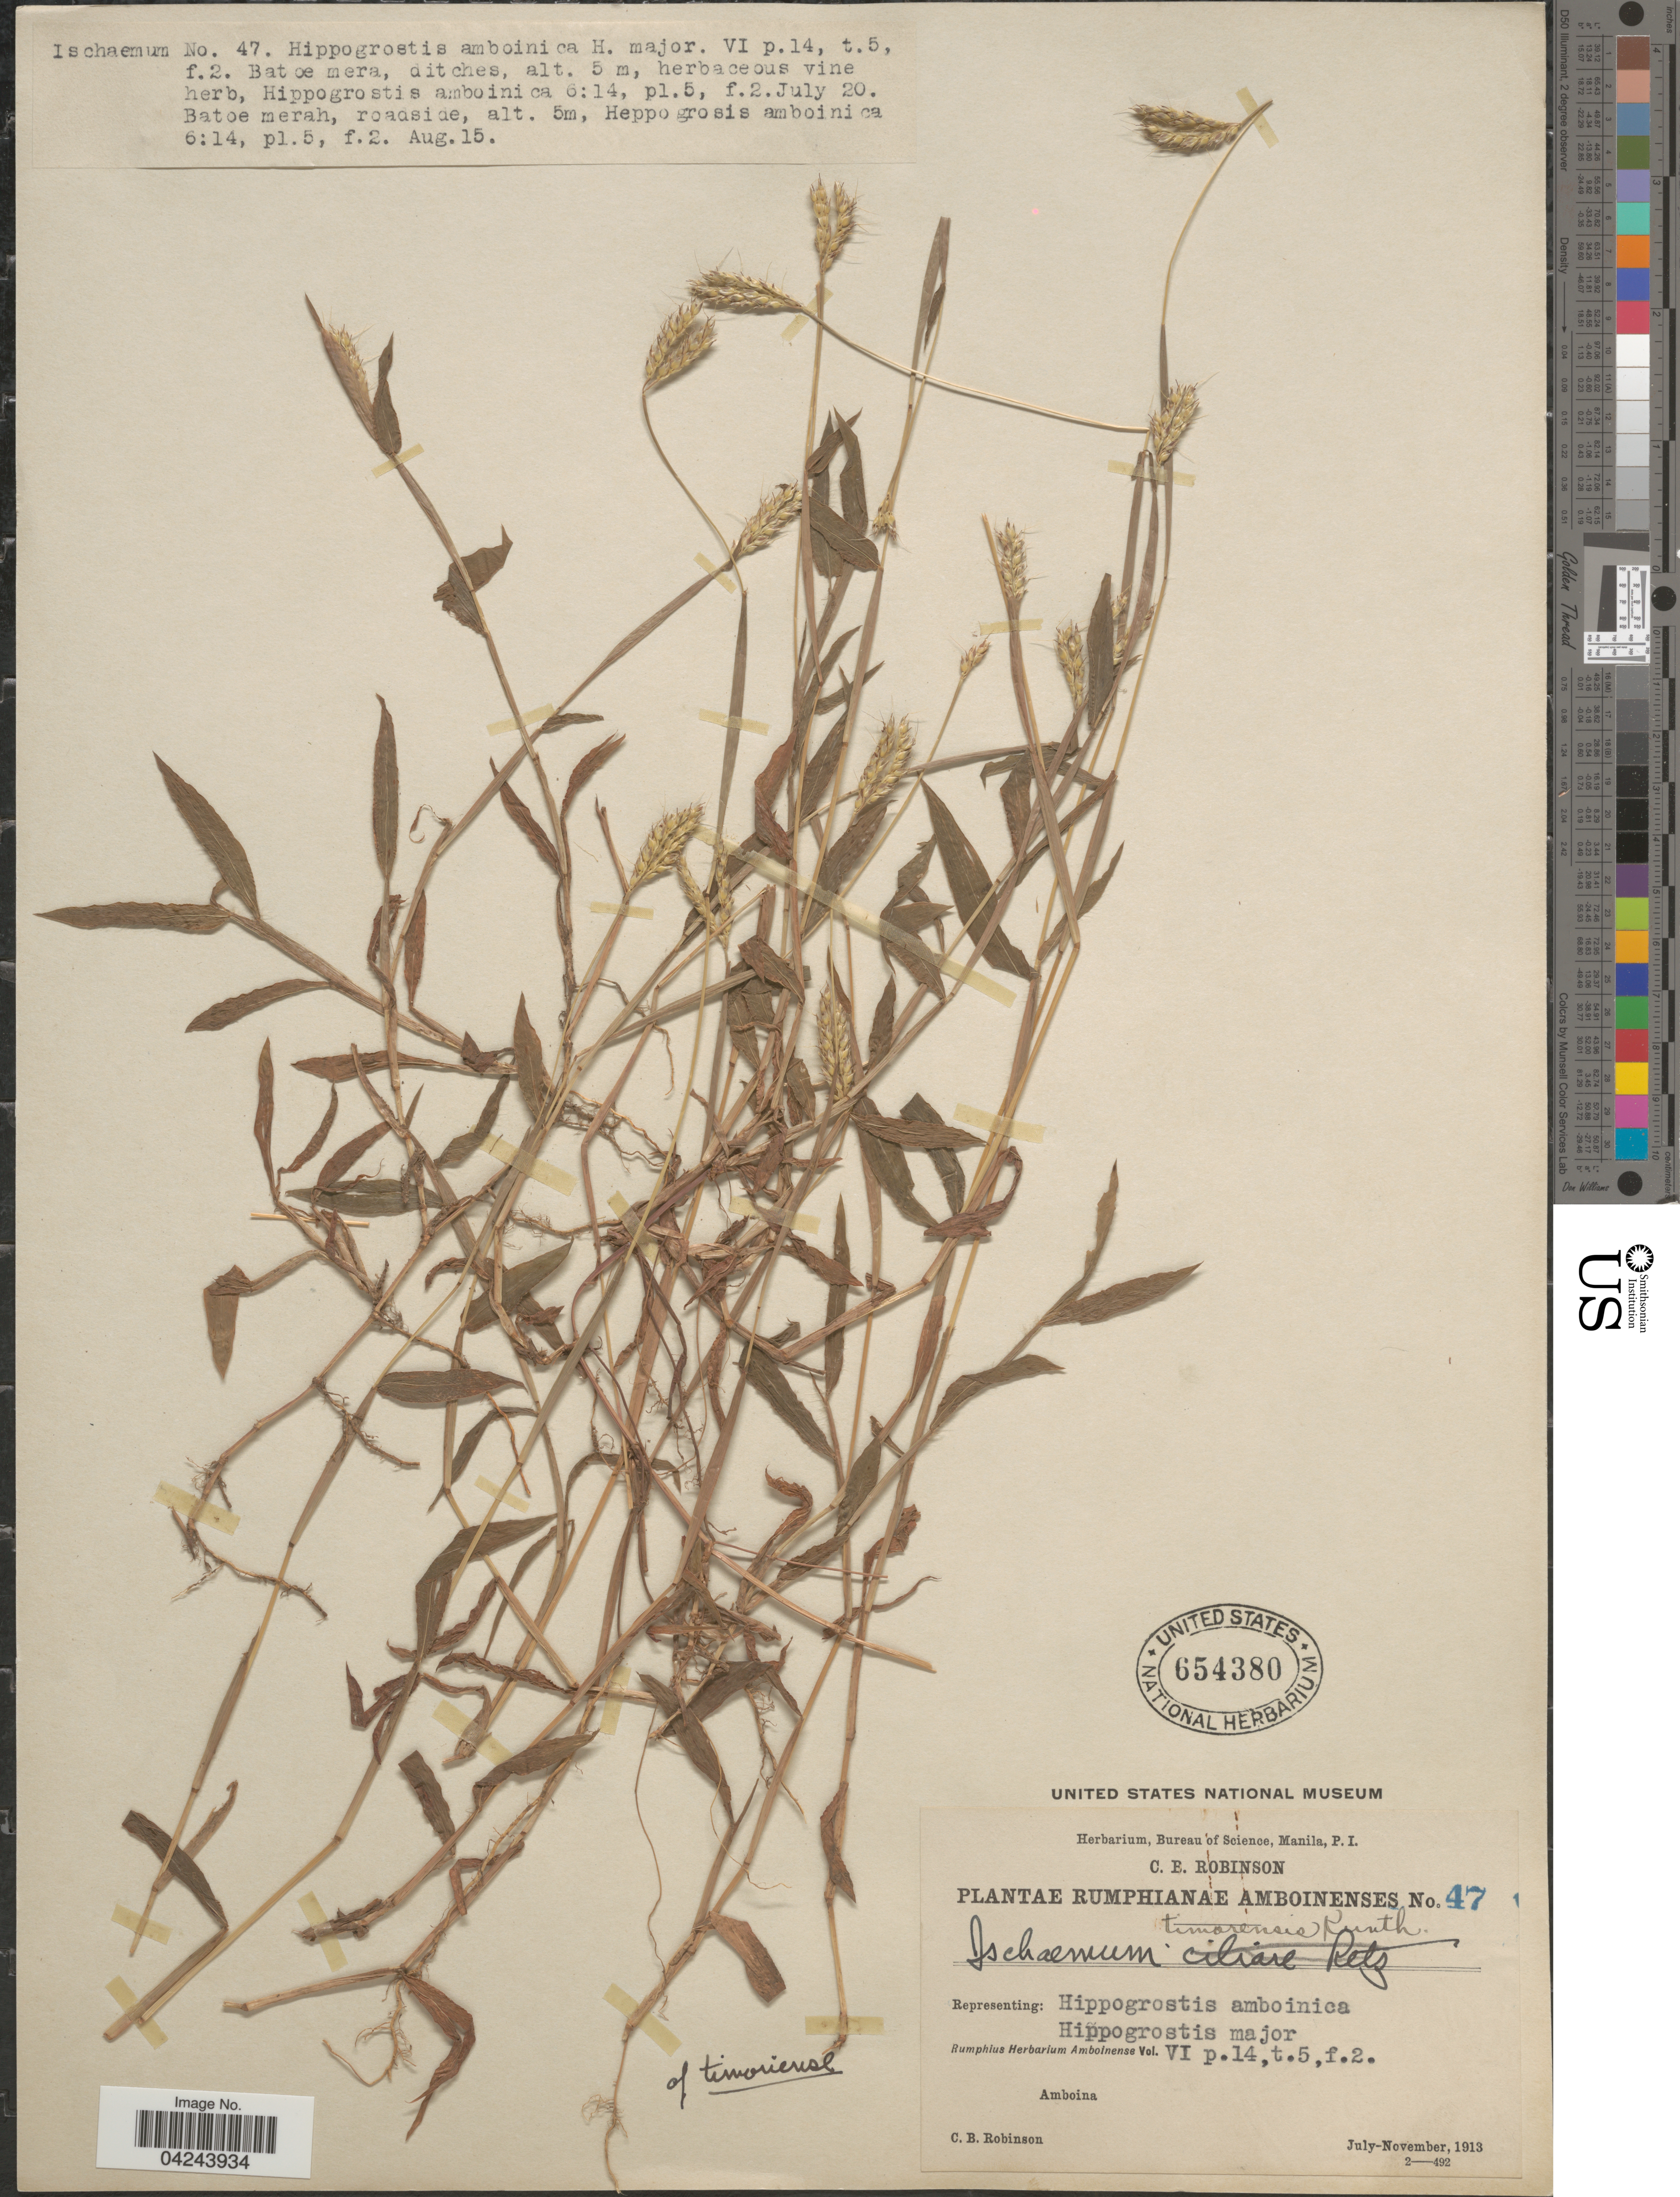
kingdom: Plantae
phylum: Tracheophyta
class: Liliopsida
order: Poales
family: Poaceae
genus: Ischaemum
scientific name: Ischaemum timorense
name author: Kunth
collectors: C. Robinson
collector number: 47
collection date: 1913-07/1913-11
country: Indonesia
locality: Rumphianae Amboinenses. Amboina.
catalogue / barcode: US 654380